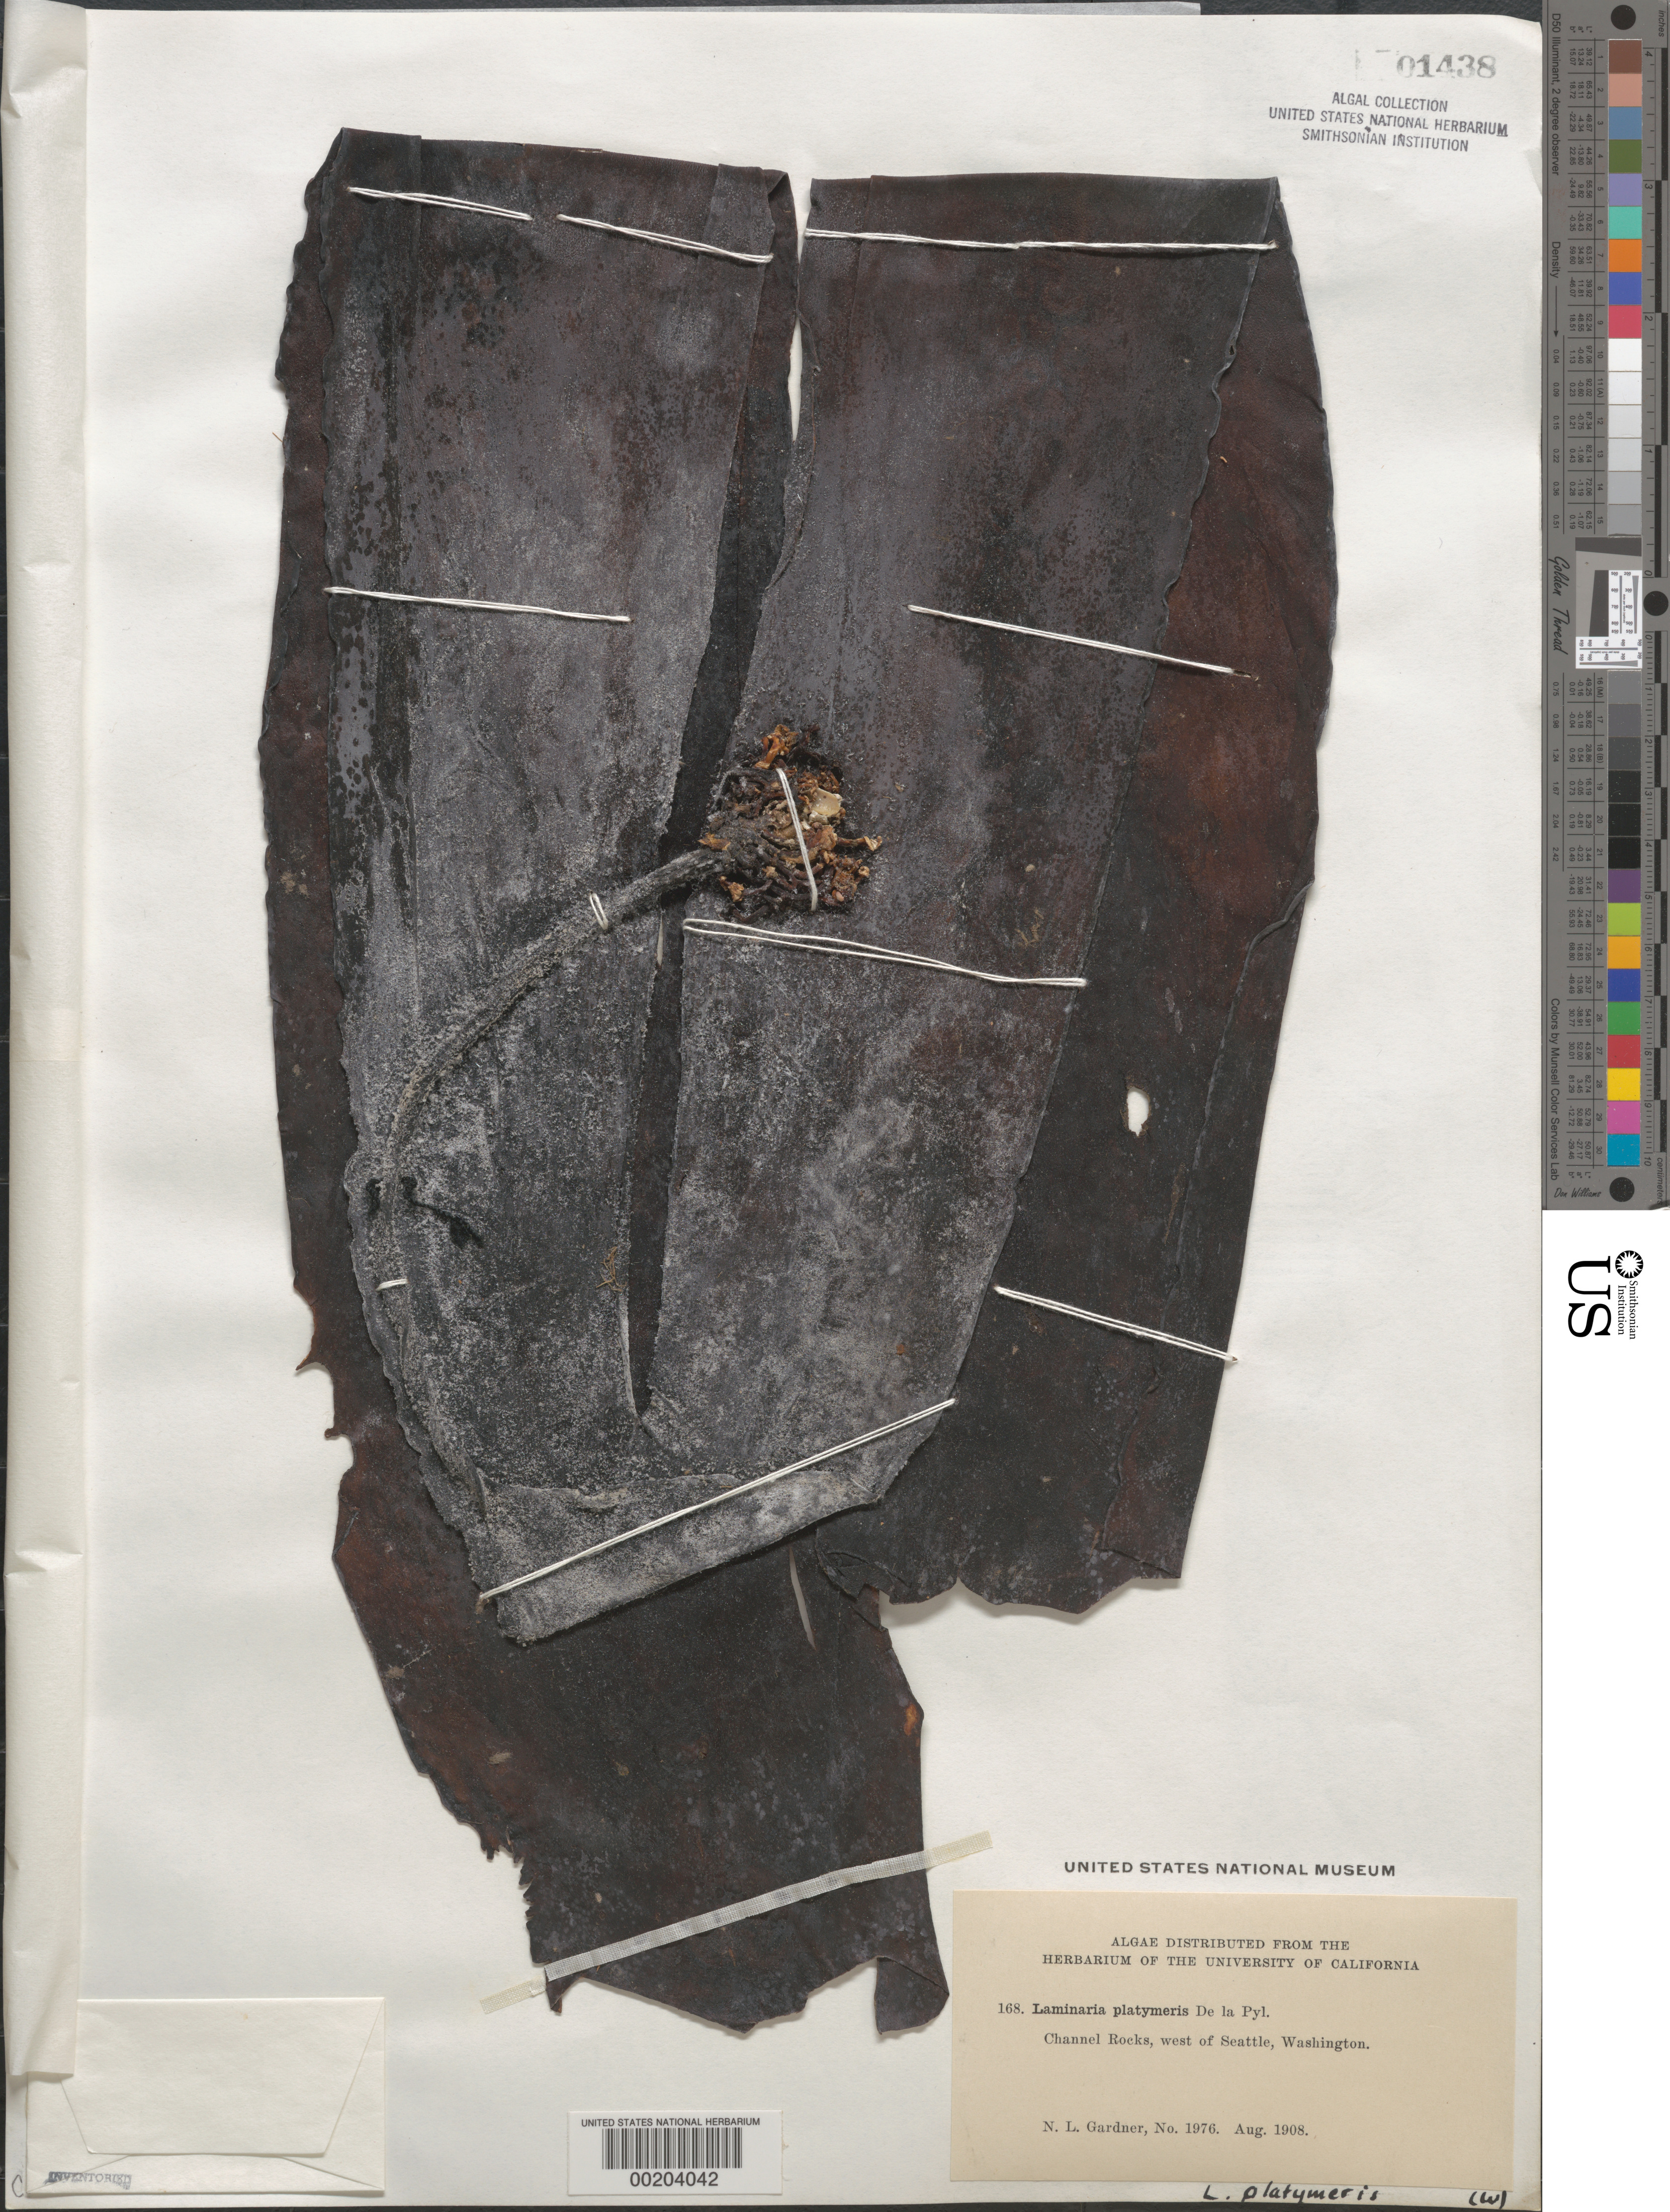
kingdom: Chromista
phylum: Ochrophyta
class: Phaeophyceae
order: Laminariales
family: Laminariaceae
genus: Laminaria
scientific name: Laminaria platymeris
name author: Bach. Pyl.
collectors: N. Gardner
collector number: NLG 1976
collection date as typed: Aug 1906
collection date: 1906-08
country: United States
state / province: Washington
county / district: King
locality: Channel Rocks, west of Seattle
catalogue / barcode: US 1438